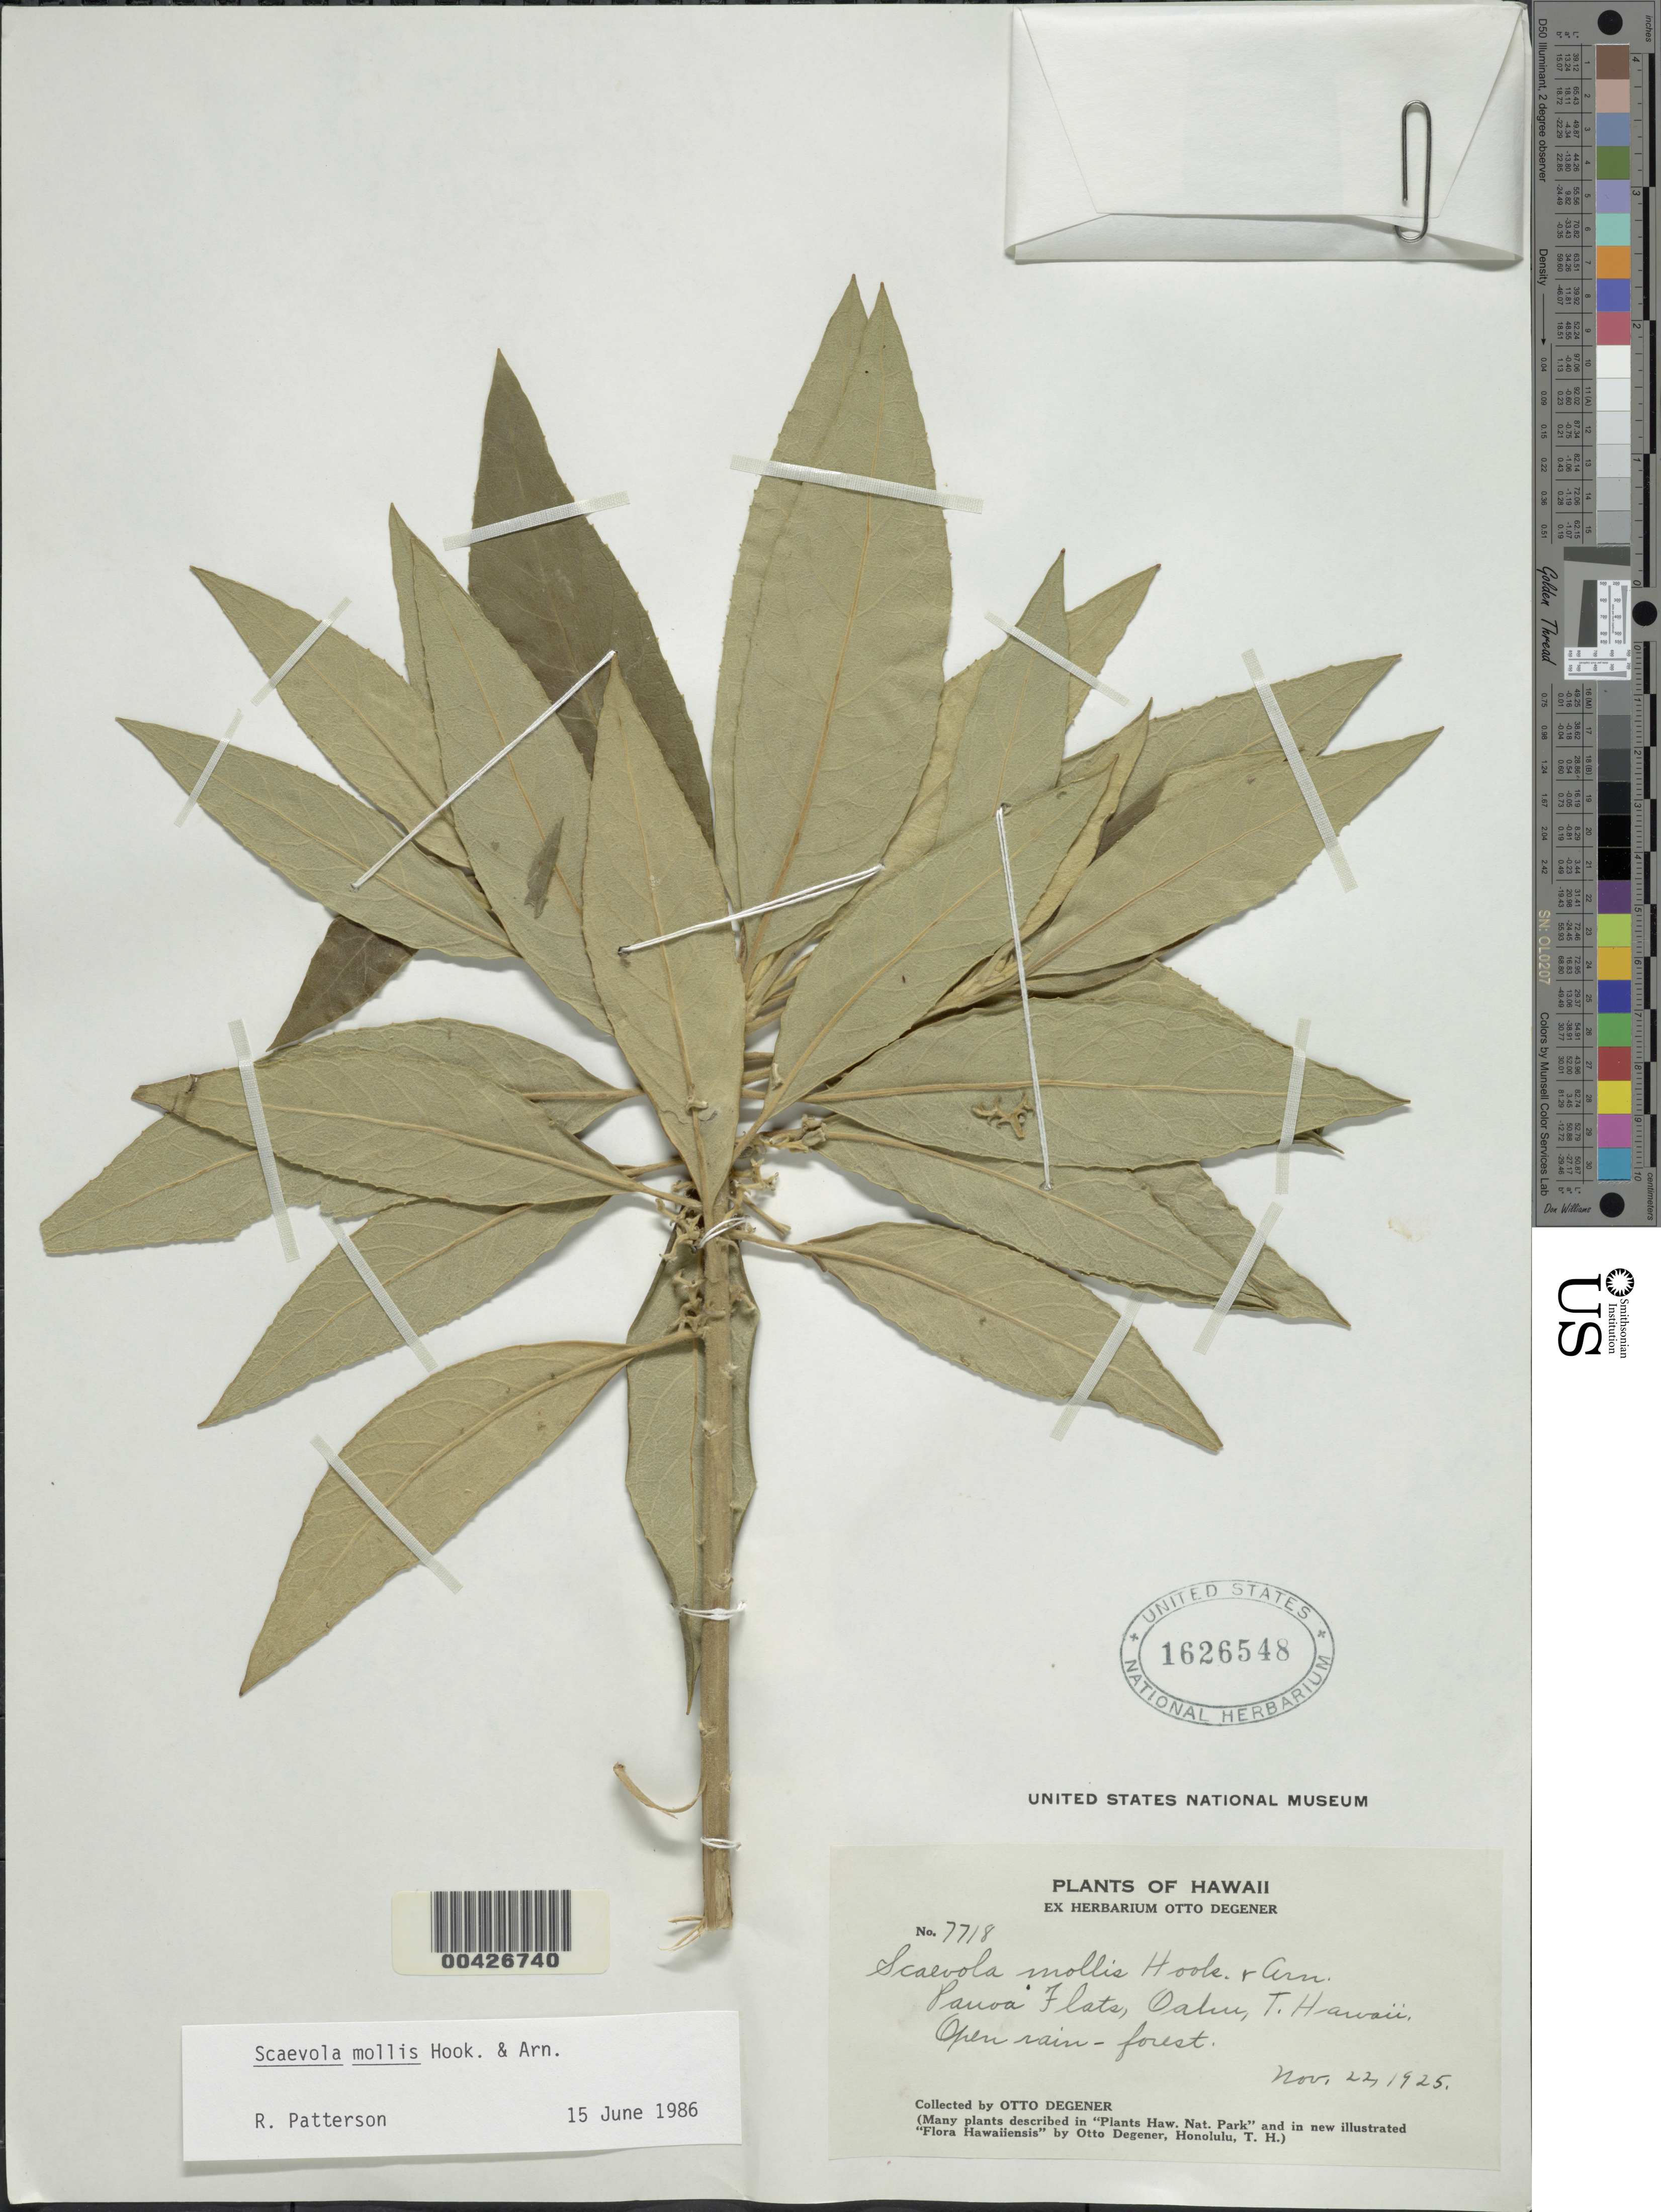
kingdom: Plantae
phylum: Tracheophyta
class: Magnoliopsida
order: Asterales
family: Goodeniaceae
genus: Scaevola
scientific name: Scaevola mollis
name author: Hook. & Arn.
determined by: Patterson, R.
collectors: O. Degener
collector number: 7718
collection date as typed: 22 Nov 1925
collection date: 1925-11-22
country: United States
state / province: Hawaii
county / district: Honolulu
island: Oahu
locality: Pauoa Falts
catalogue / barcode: US 1626548